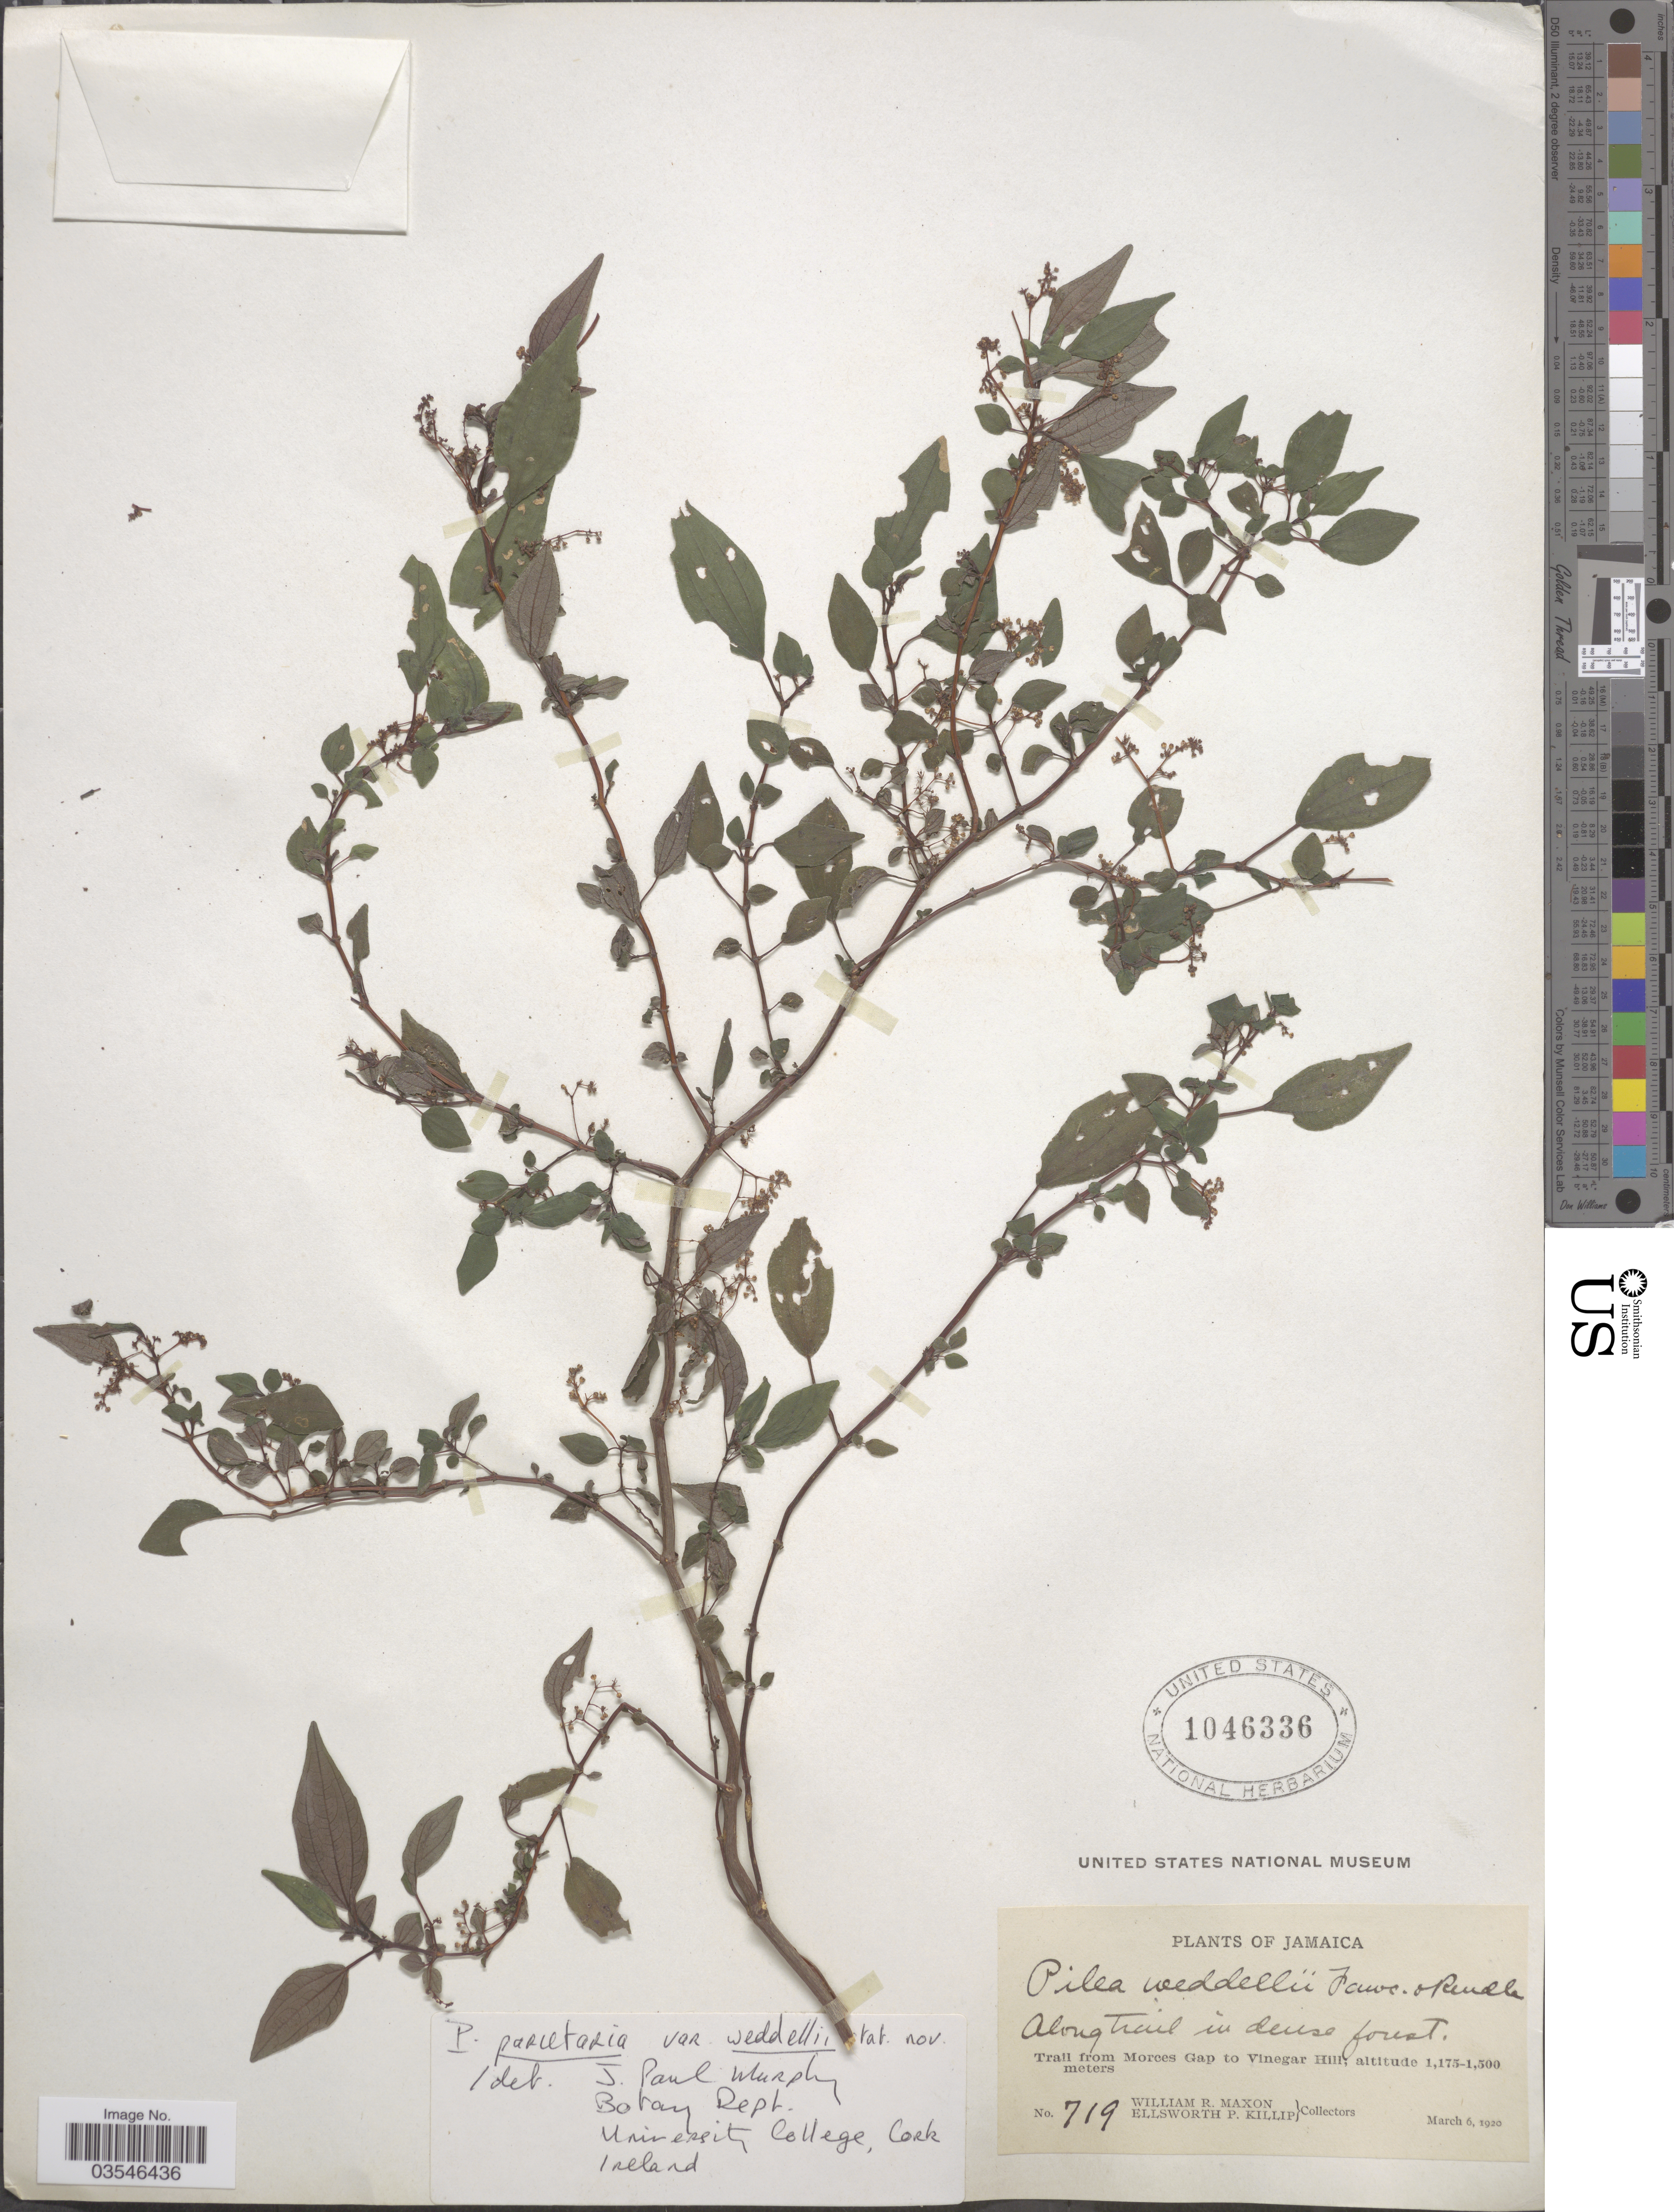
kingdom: Plantae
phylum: Tracheophyta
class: Magnoliopsida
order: Rosales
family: Urticaceae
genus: Pilea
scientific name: Pilea weddellii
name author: Fawc. & Rendle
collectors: W. R. Maxon & E. P. Killip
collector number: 719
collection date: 1920-03-06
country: Jamaica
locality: Along Trail in dense forest. Trail from Morces Gap to Vinegar Hill.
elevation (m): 1175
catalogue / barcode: US 1046336